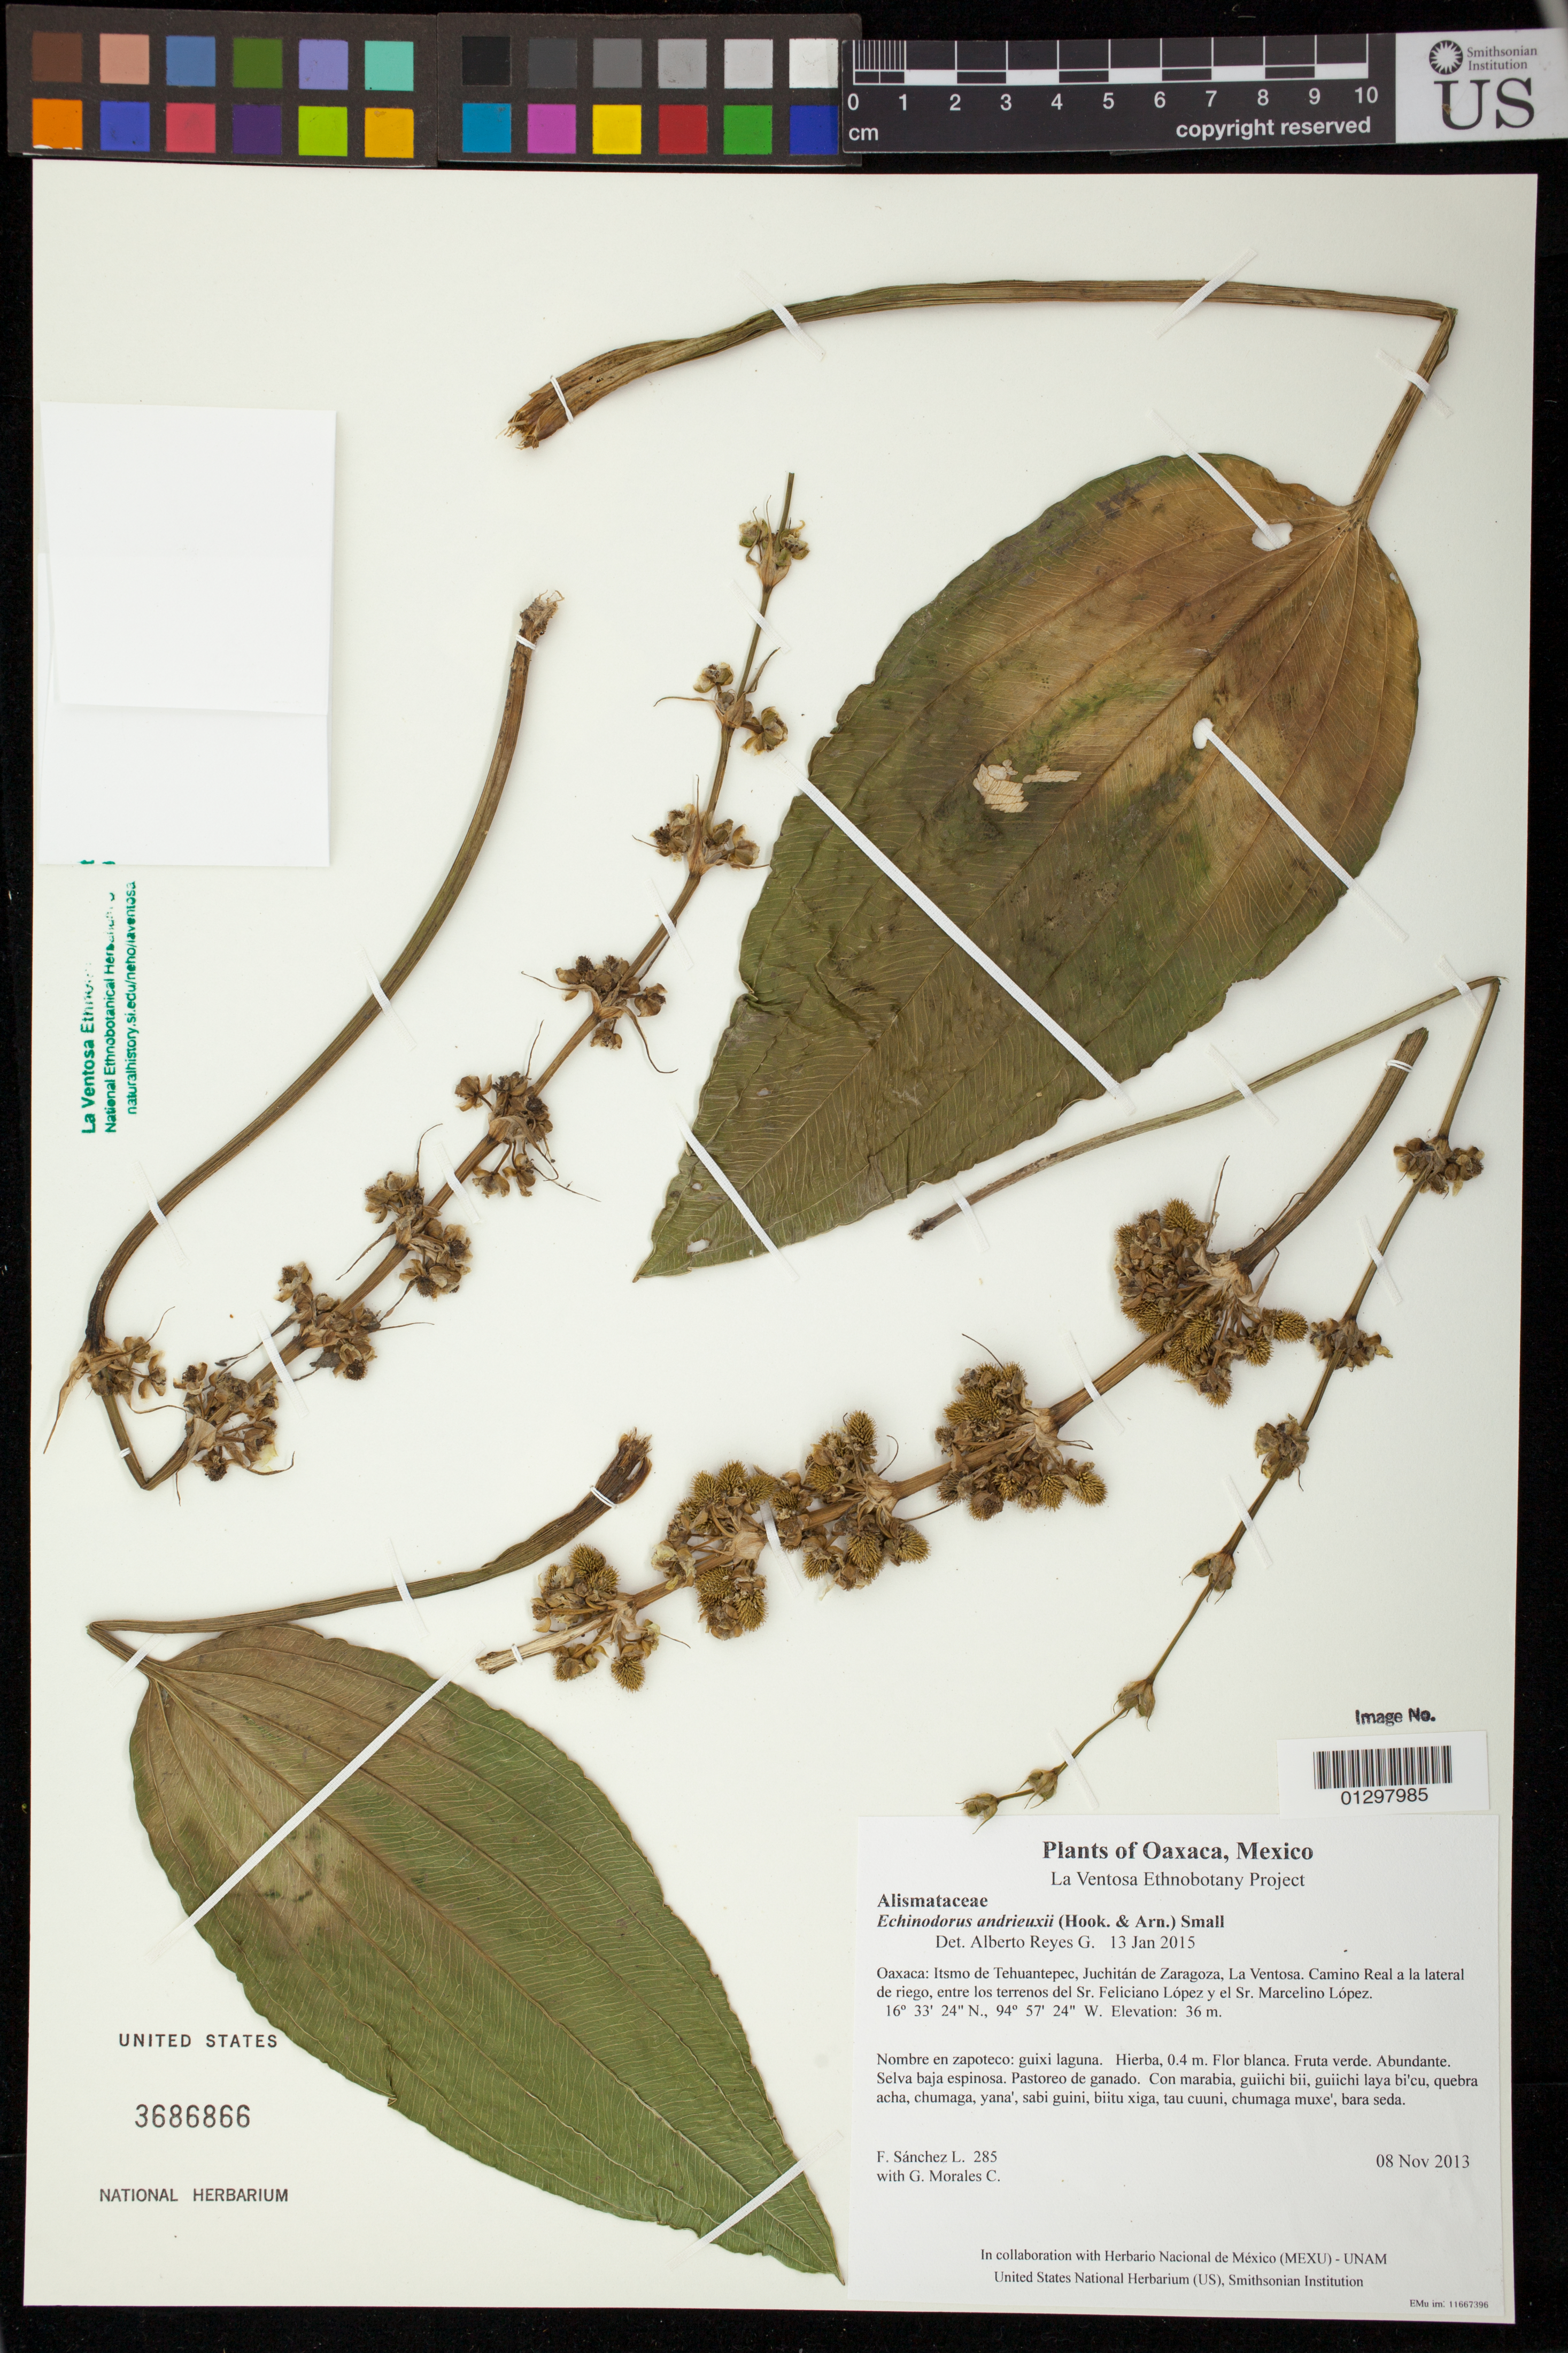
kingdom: Plantae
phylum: Tracheophyta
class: Liliopsida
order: Alismatales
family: Alismataceae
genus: Echinodorus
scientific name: Echinodorus andrieuxii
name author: (Hook. & Arn.) Small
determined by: Reyes García, A.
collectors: F. Sánchez L. & G. Morales C.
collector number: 285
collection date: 2013-11-08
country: Mexico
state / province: Oaxaca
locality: Itsmo de Tehuantepec, Juchitán de Zaragoza, La Ventosa. Camino Real a la lateral de riego, entre los terrenos del Sr. Feliciano López y el Sr. Marcelino López.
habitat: Selva baja espinosa. Pastoreo de ganado.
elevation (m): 36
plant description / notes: JEBOT, MEXU, SERO, US; Guixi bandaga. 0.4 m. Guie' naquichi'. Cuaananaxhi naga'. Stale.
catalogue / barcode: US 3686866